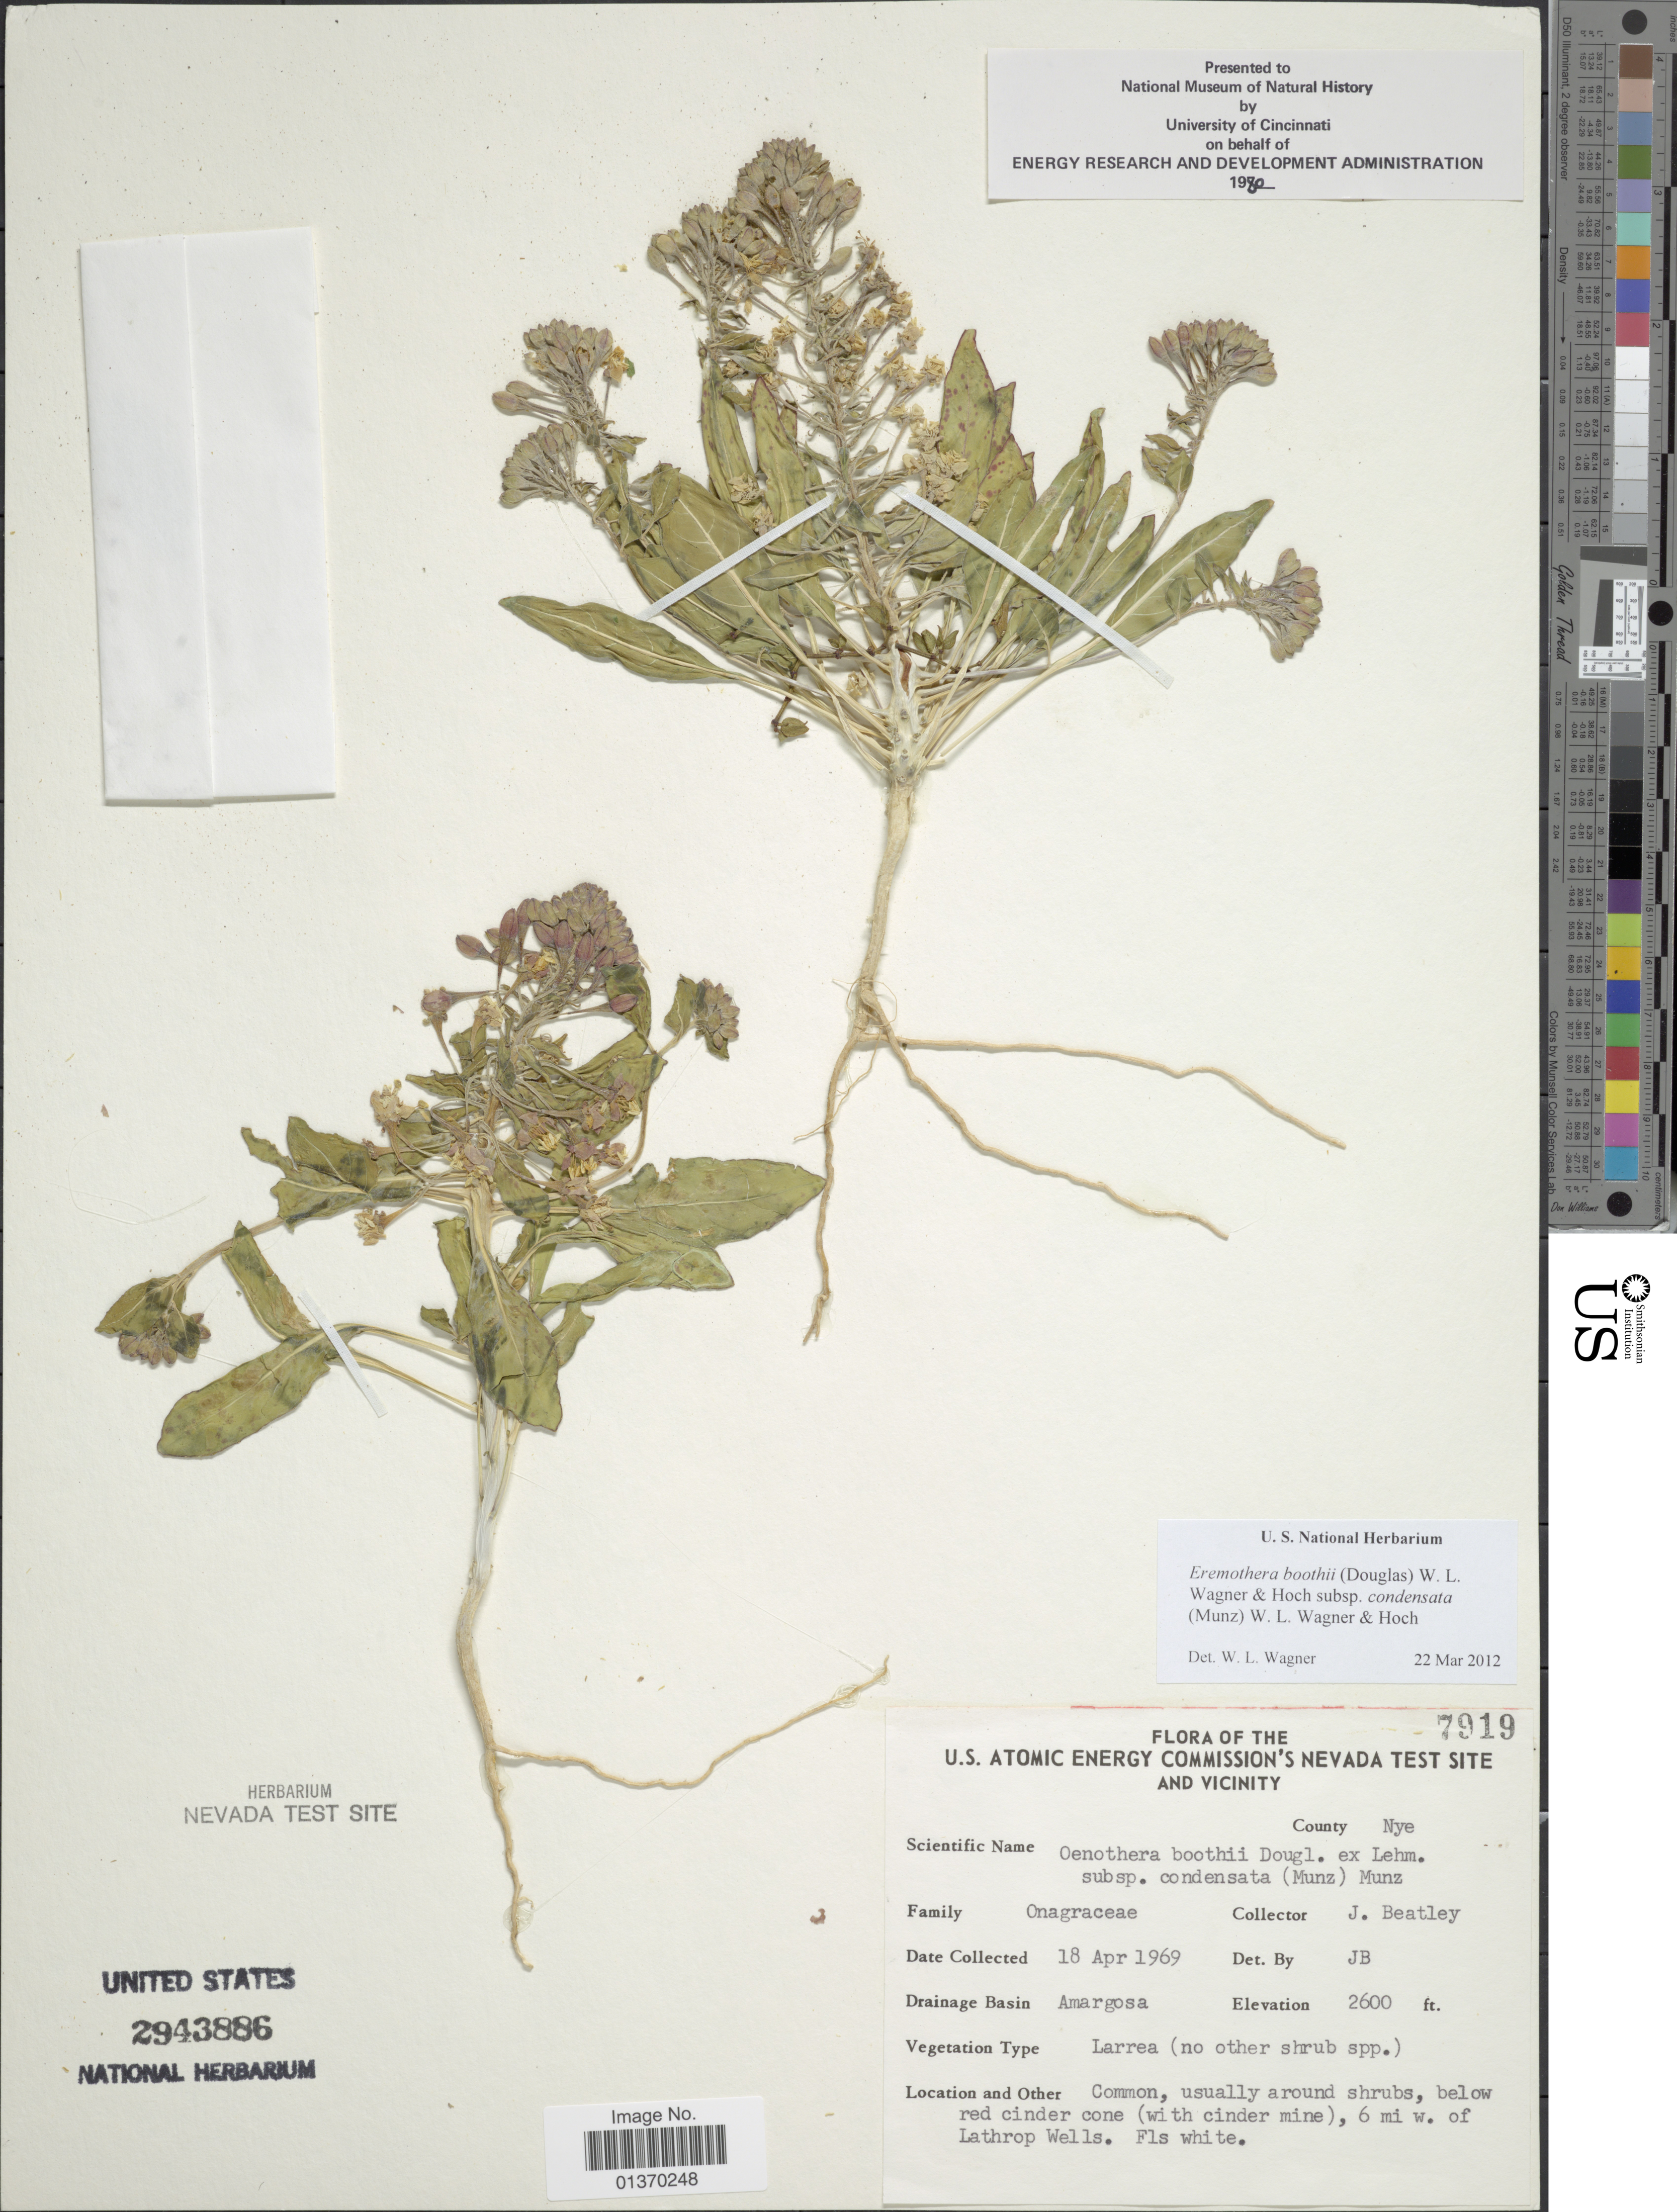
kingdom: Plantae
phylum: Tracheophyta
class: Magnoliopsida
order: Myrtales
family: Onagraceae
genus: Eremothera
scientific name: Eremothera boothii subsp. condensata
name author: (Munz) W.L. Wagner & Hoch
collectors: J. C. Beatley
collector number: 7919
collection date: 1969-04-18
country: United States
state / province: Nevada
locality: U. S. Atomic Energy Commission's Nevada Test Site and Vicinity, Amargosa, below red cinder cone (with cinder mine), 6 mi w. of Lathrop Wells. County Nye.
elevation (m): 792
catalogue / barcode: US 2943886